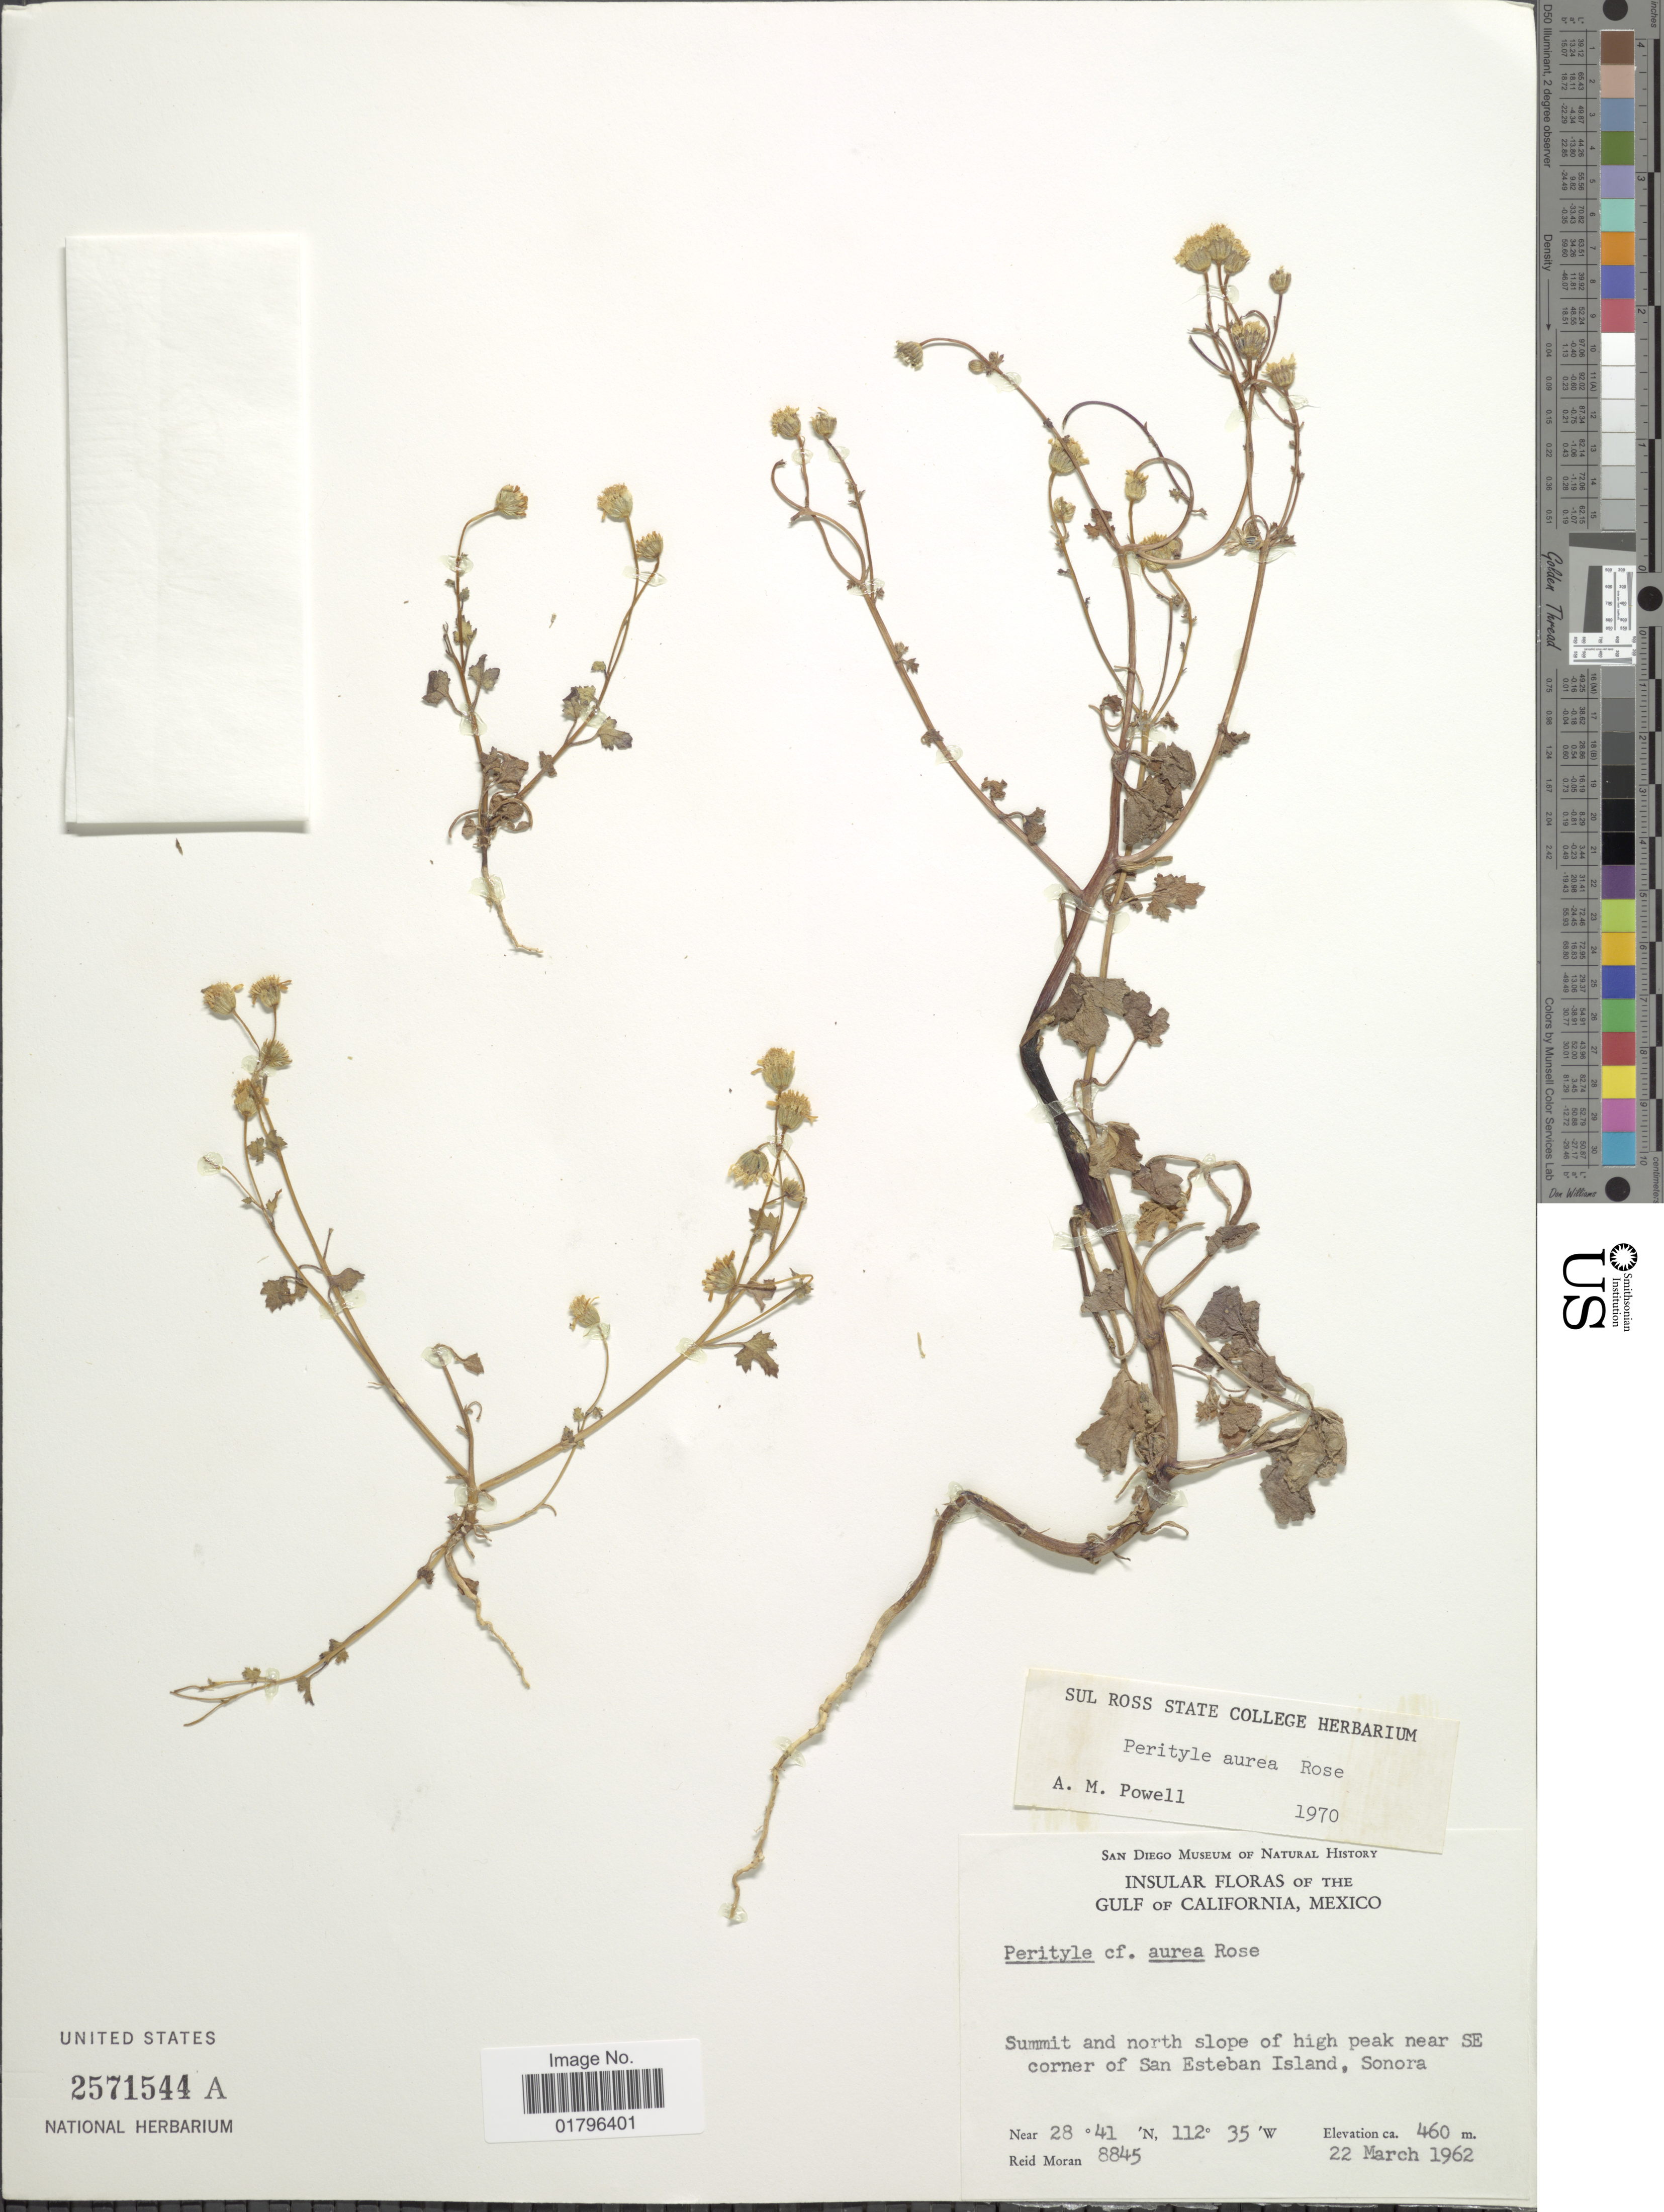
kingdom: Plantae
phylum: Tracheophyta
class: Magnoliopsida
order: Asterales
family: Asteraceae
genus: Perityle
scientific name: Perityle aurea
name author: Rose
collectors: R. V. Moran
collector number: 8845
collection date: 1962-03-22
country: Mexico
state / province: Sonora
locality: Gulf of California, summit and north slope of high peak near SE corner of San Esteban Island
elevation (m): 460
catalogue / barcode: US 2571544A